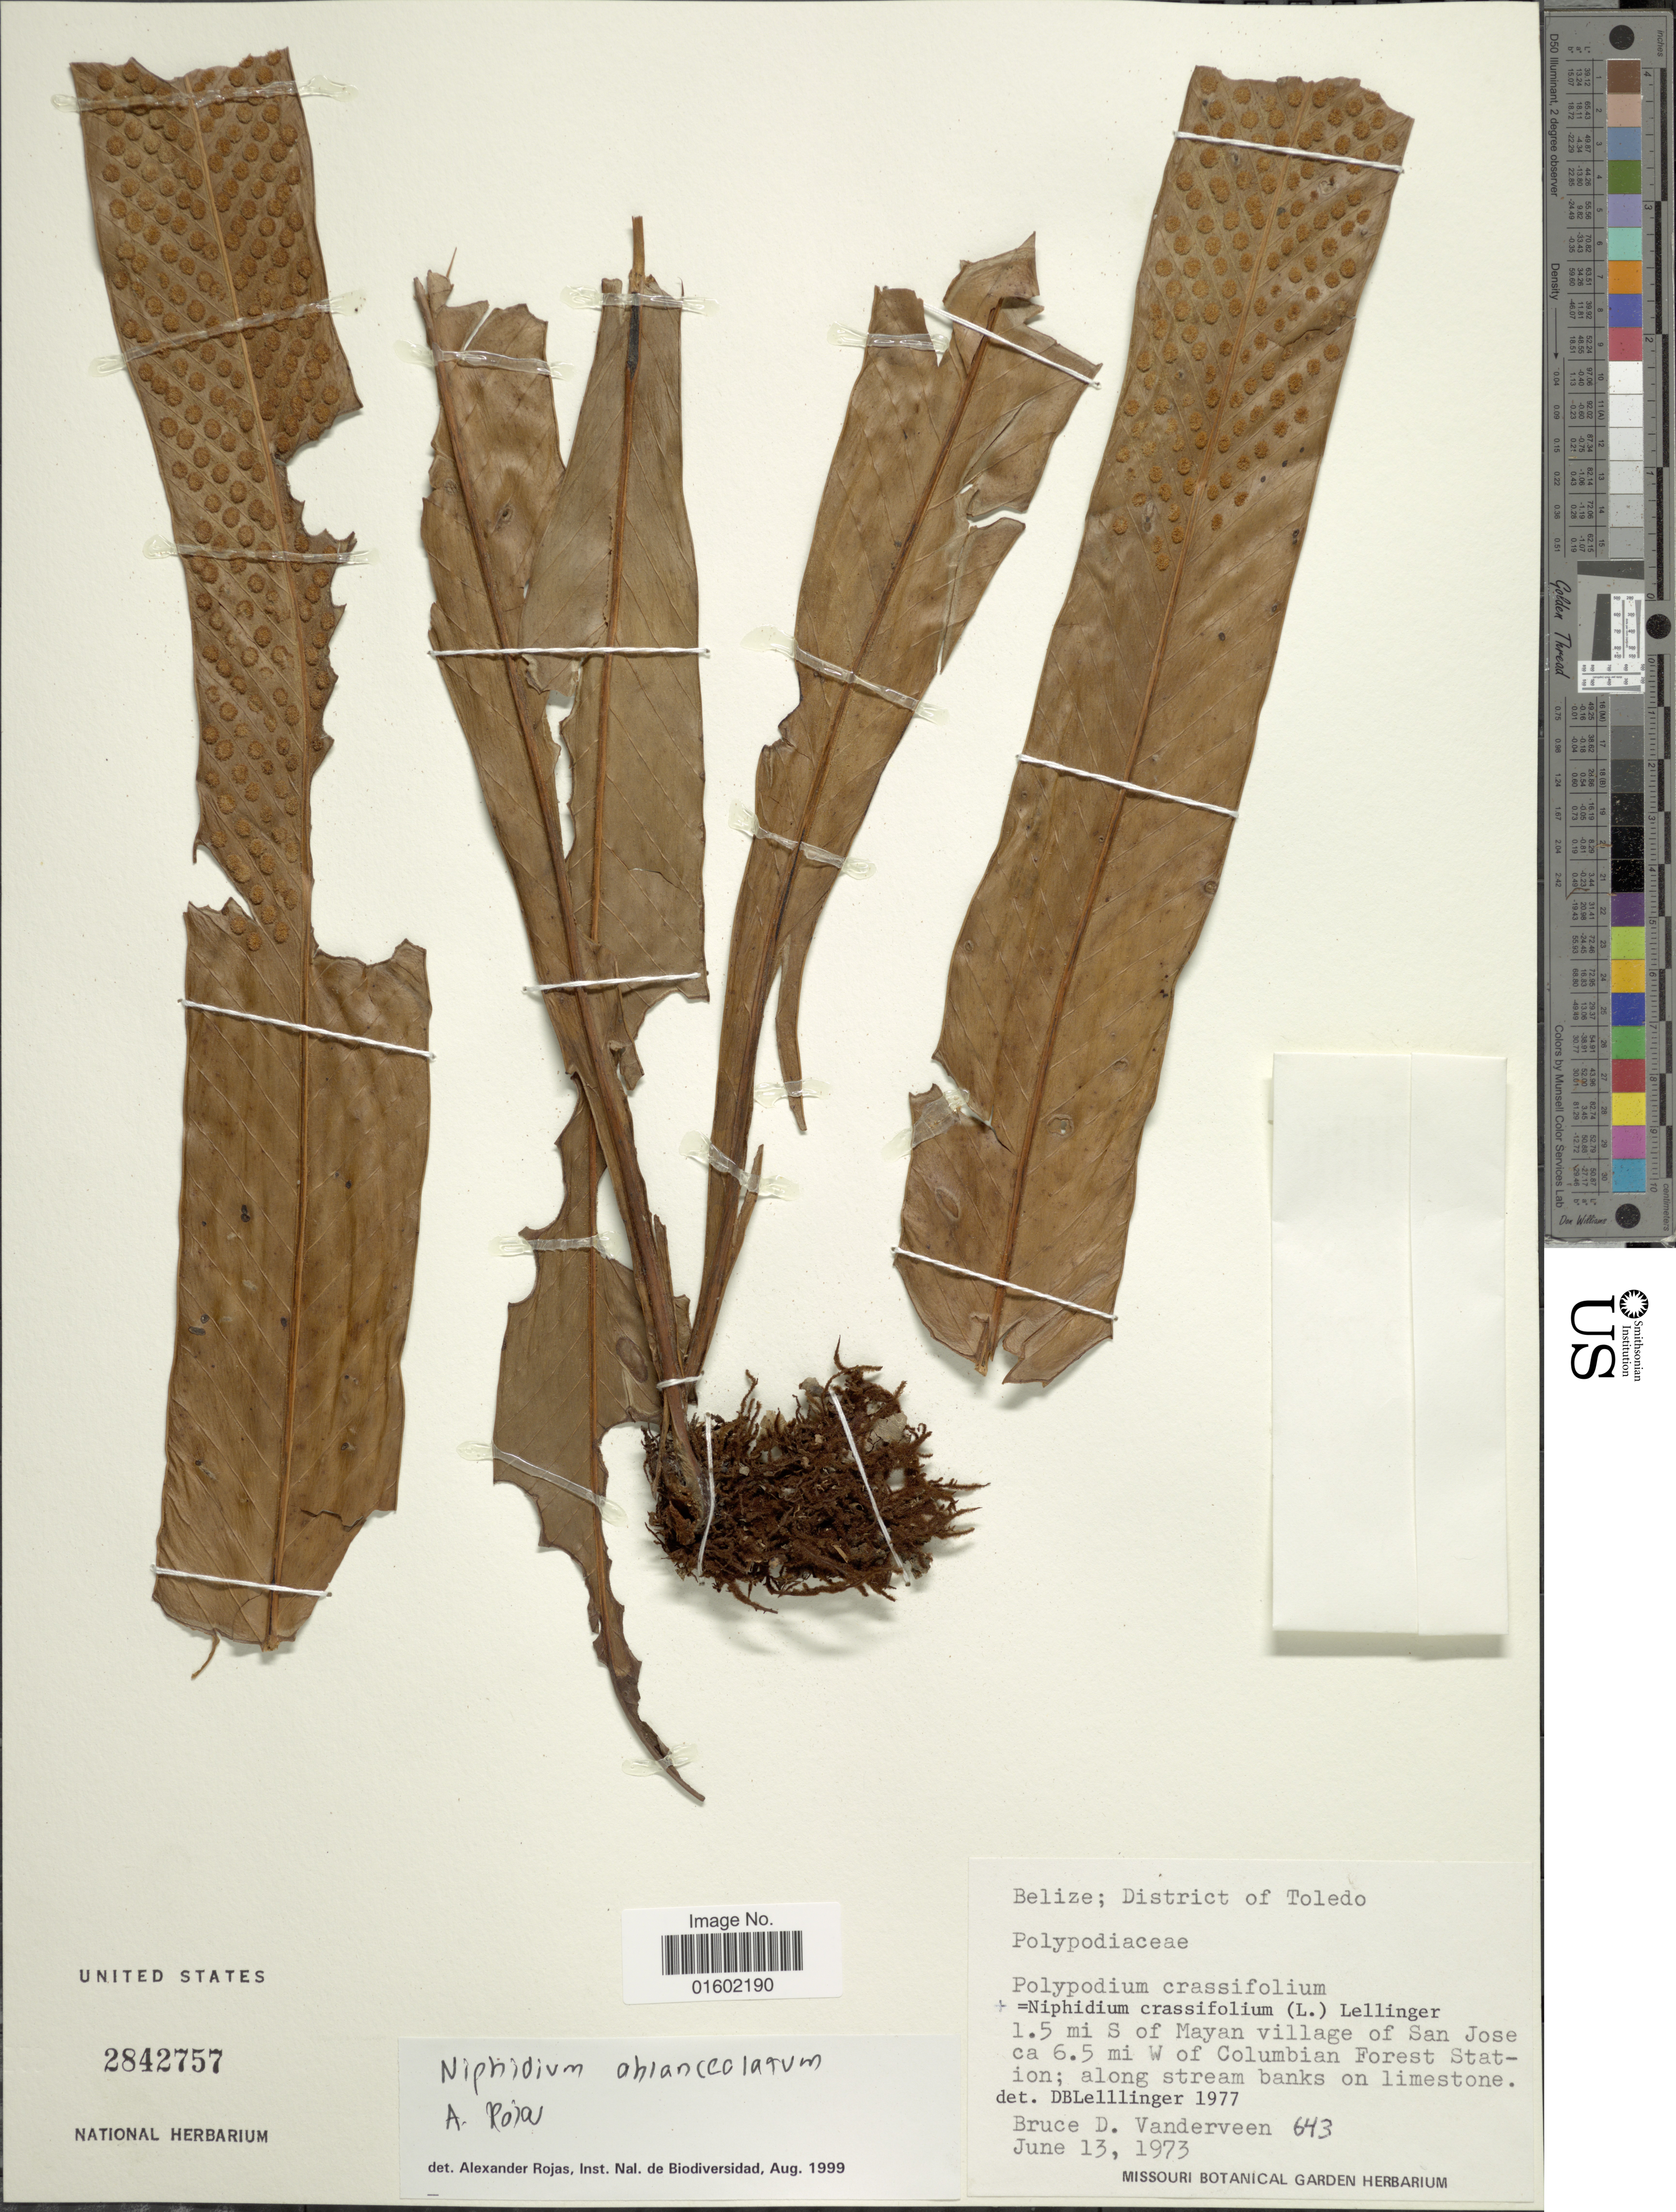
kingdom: Plantae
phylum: Tracheophyta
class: Polypodiopsida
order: Polypodiales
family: Polypodiaceae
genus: Niphidium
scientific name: Niphidium crassifolium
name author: (L.) Lellinger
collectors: B. Vanderveen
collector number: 643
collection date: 1973-06-13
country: Belize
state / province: Toledo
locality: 1.5 mi S of Mayan village of San Jose ca 6.5 mi W of Columbian Forest Station; along stream banks on limestone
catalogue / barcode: US 2842757